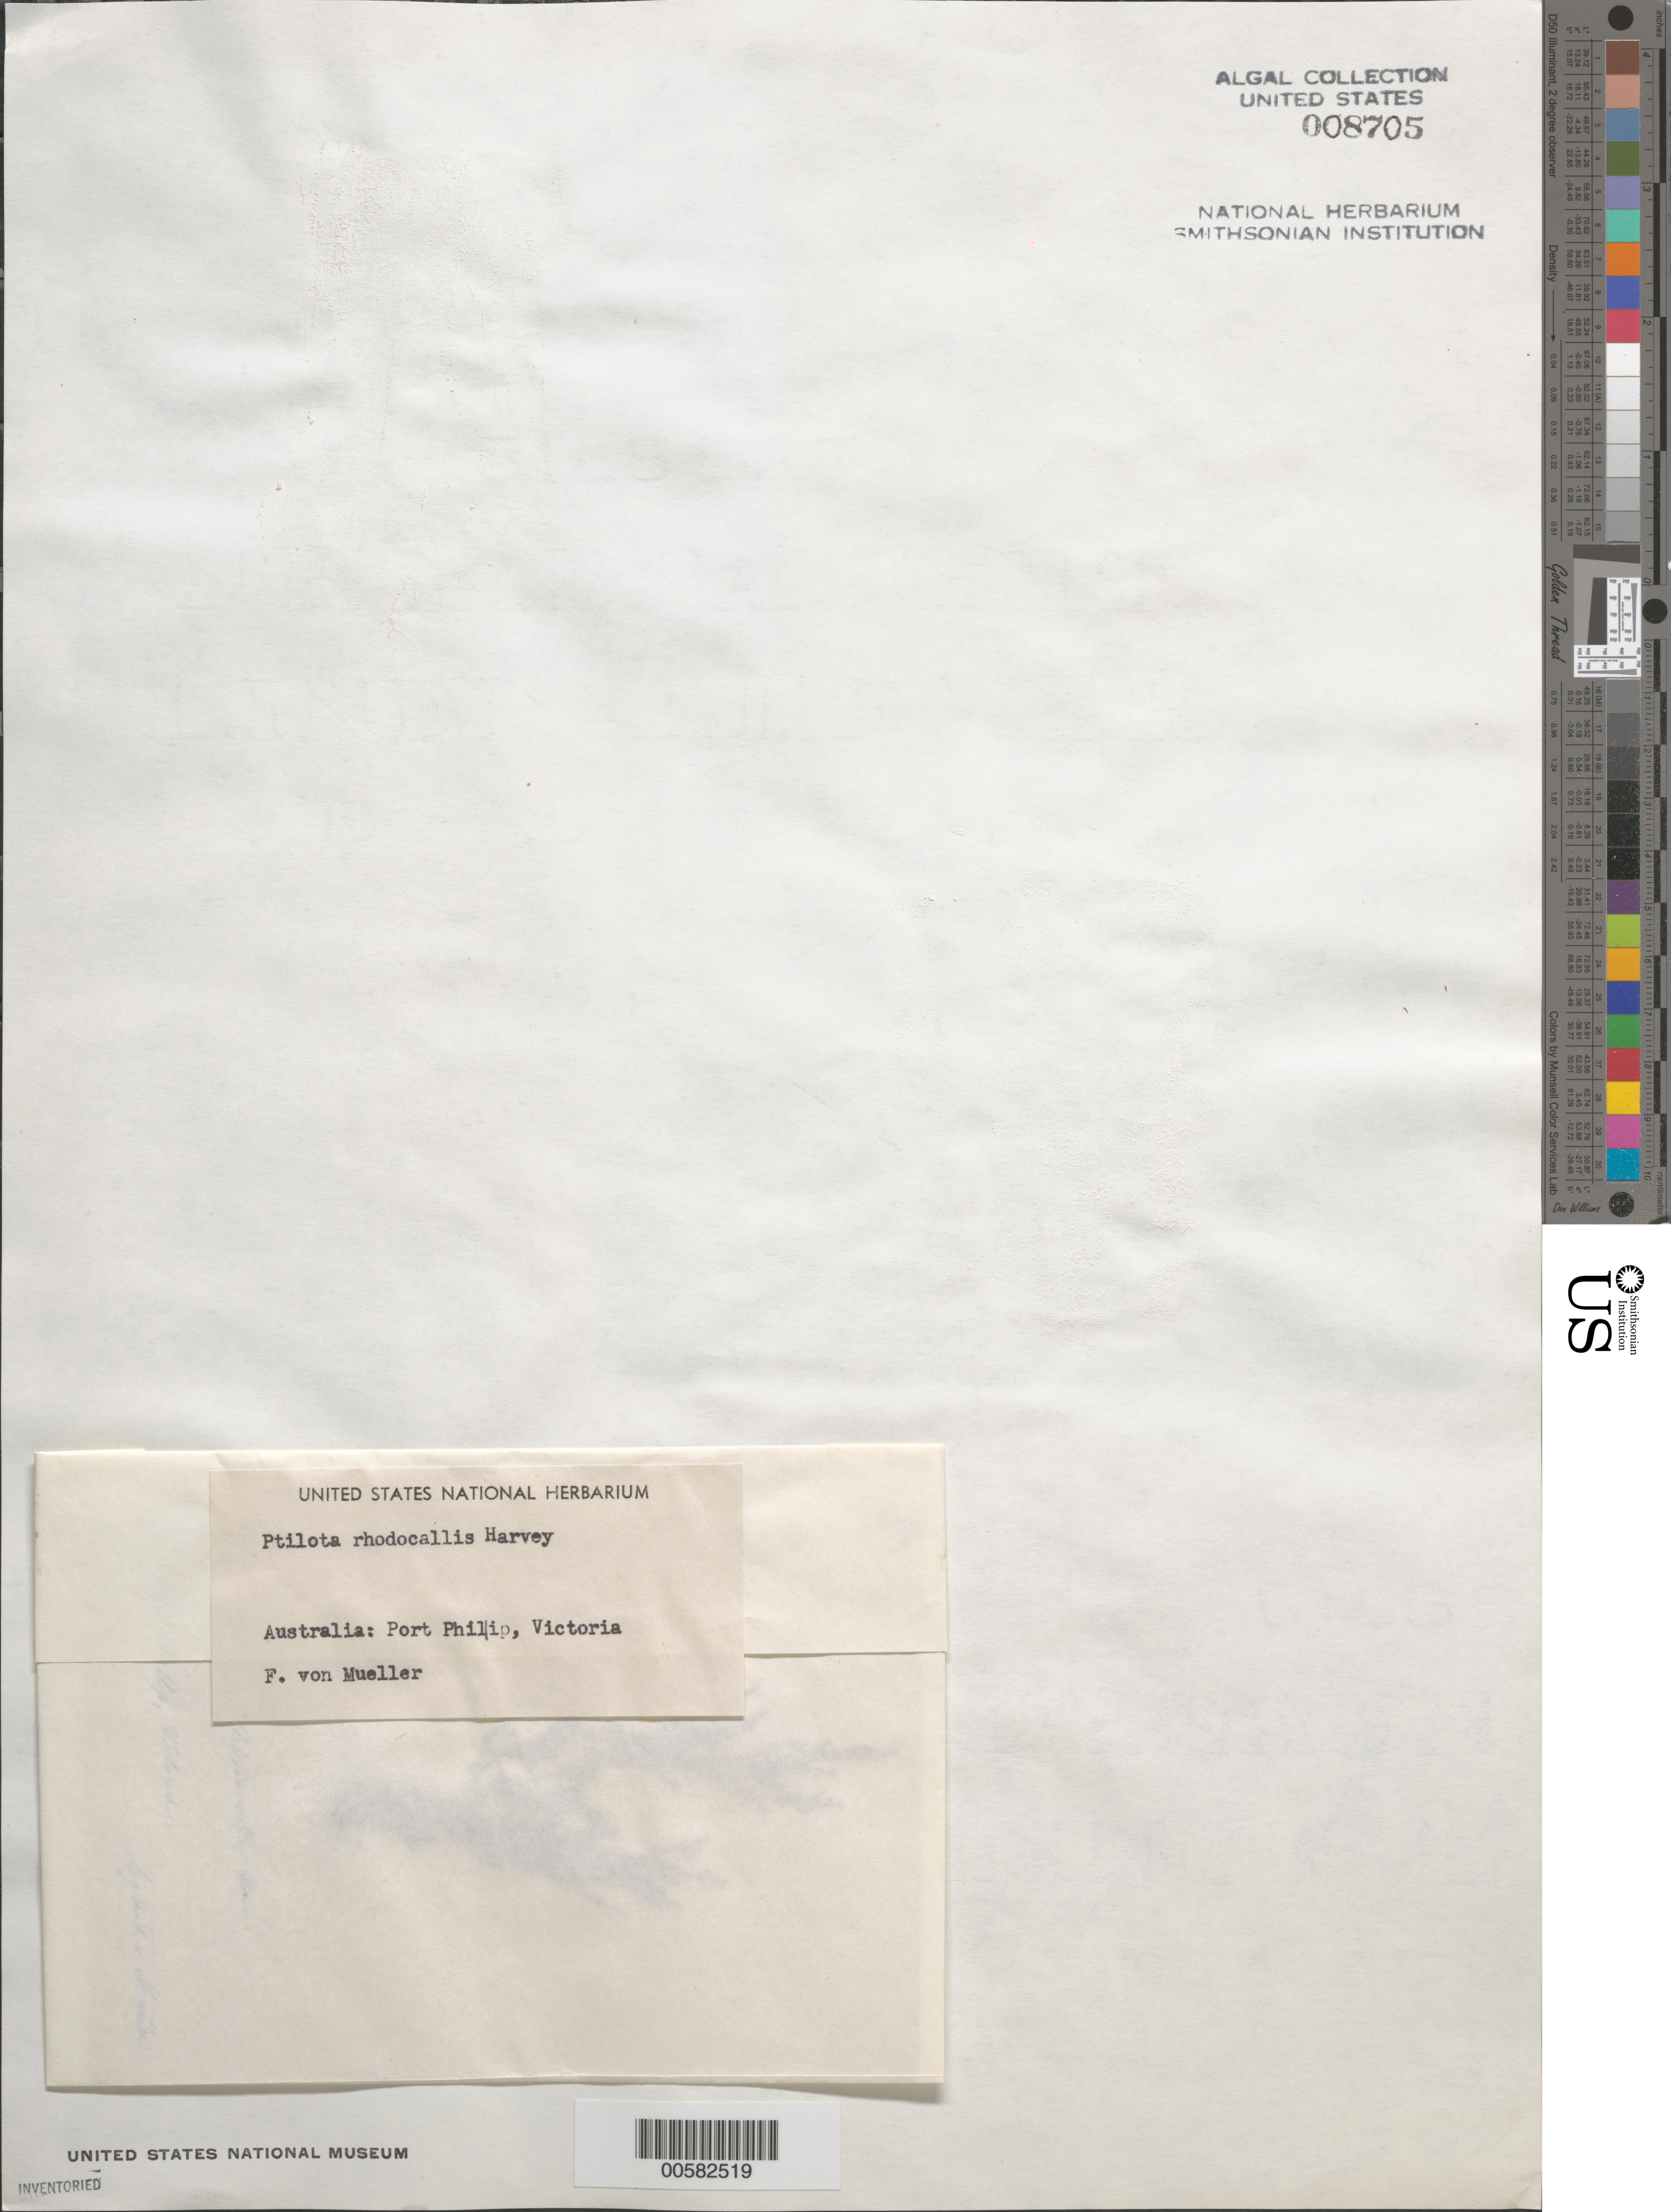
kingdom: Plantae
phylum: Rhodophyta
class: Florideophyceae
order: Ceramiales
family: Wrangeliaceae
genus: Ptilota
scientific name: Ptilota rhodocallis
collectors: F. Mueller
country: Australia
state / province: Victoria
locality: Port phillip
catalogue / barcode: US 8705